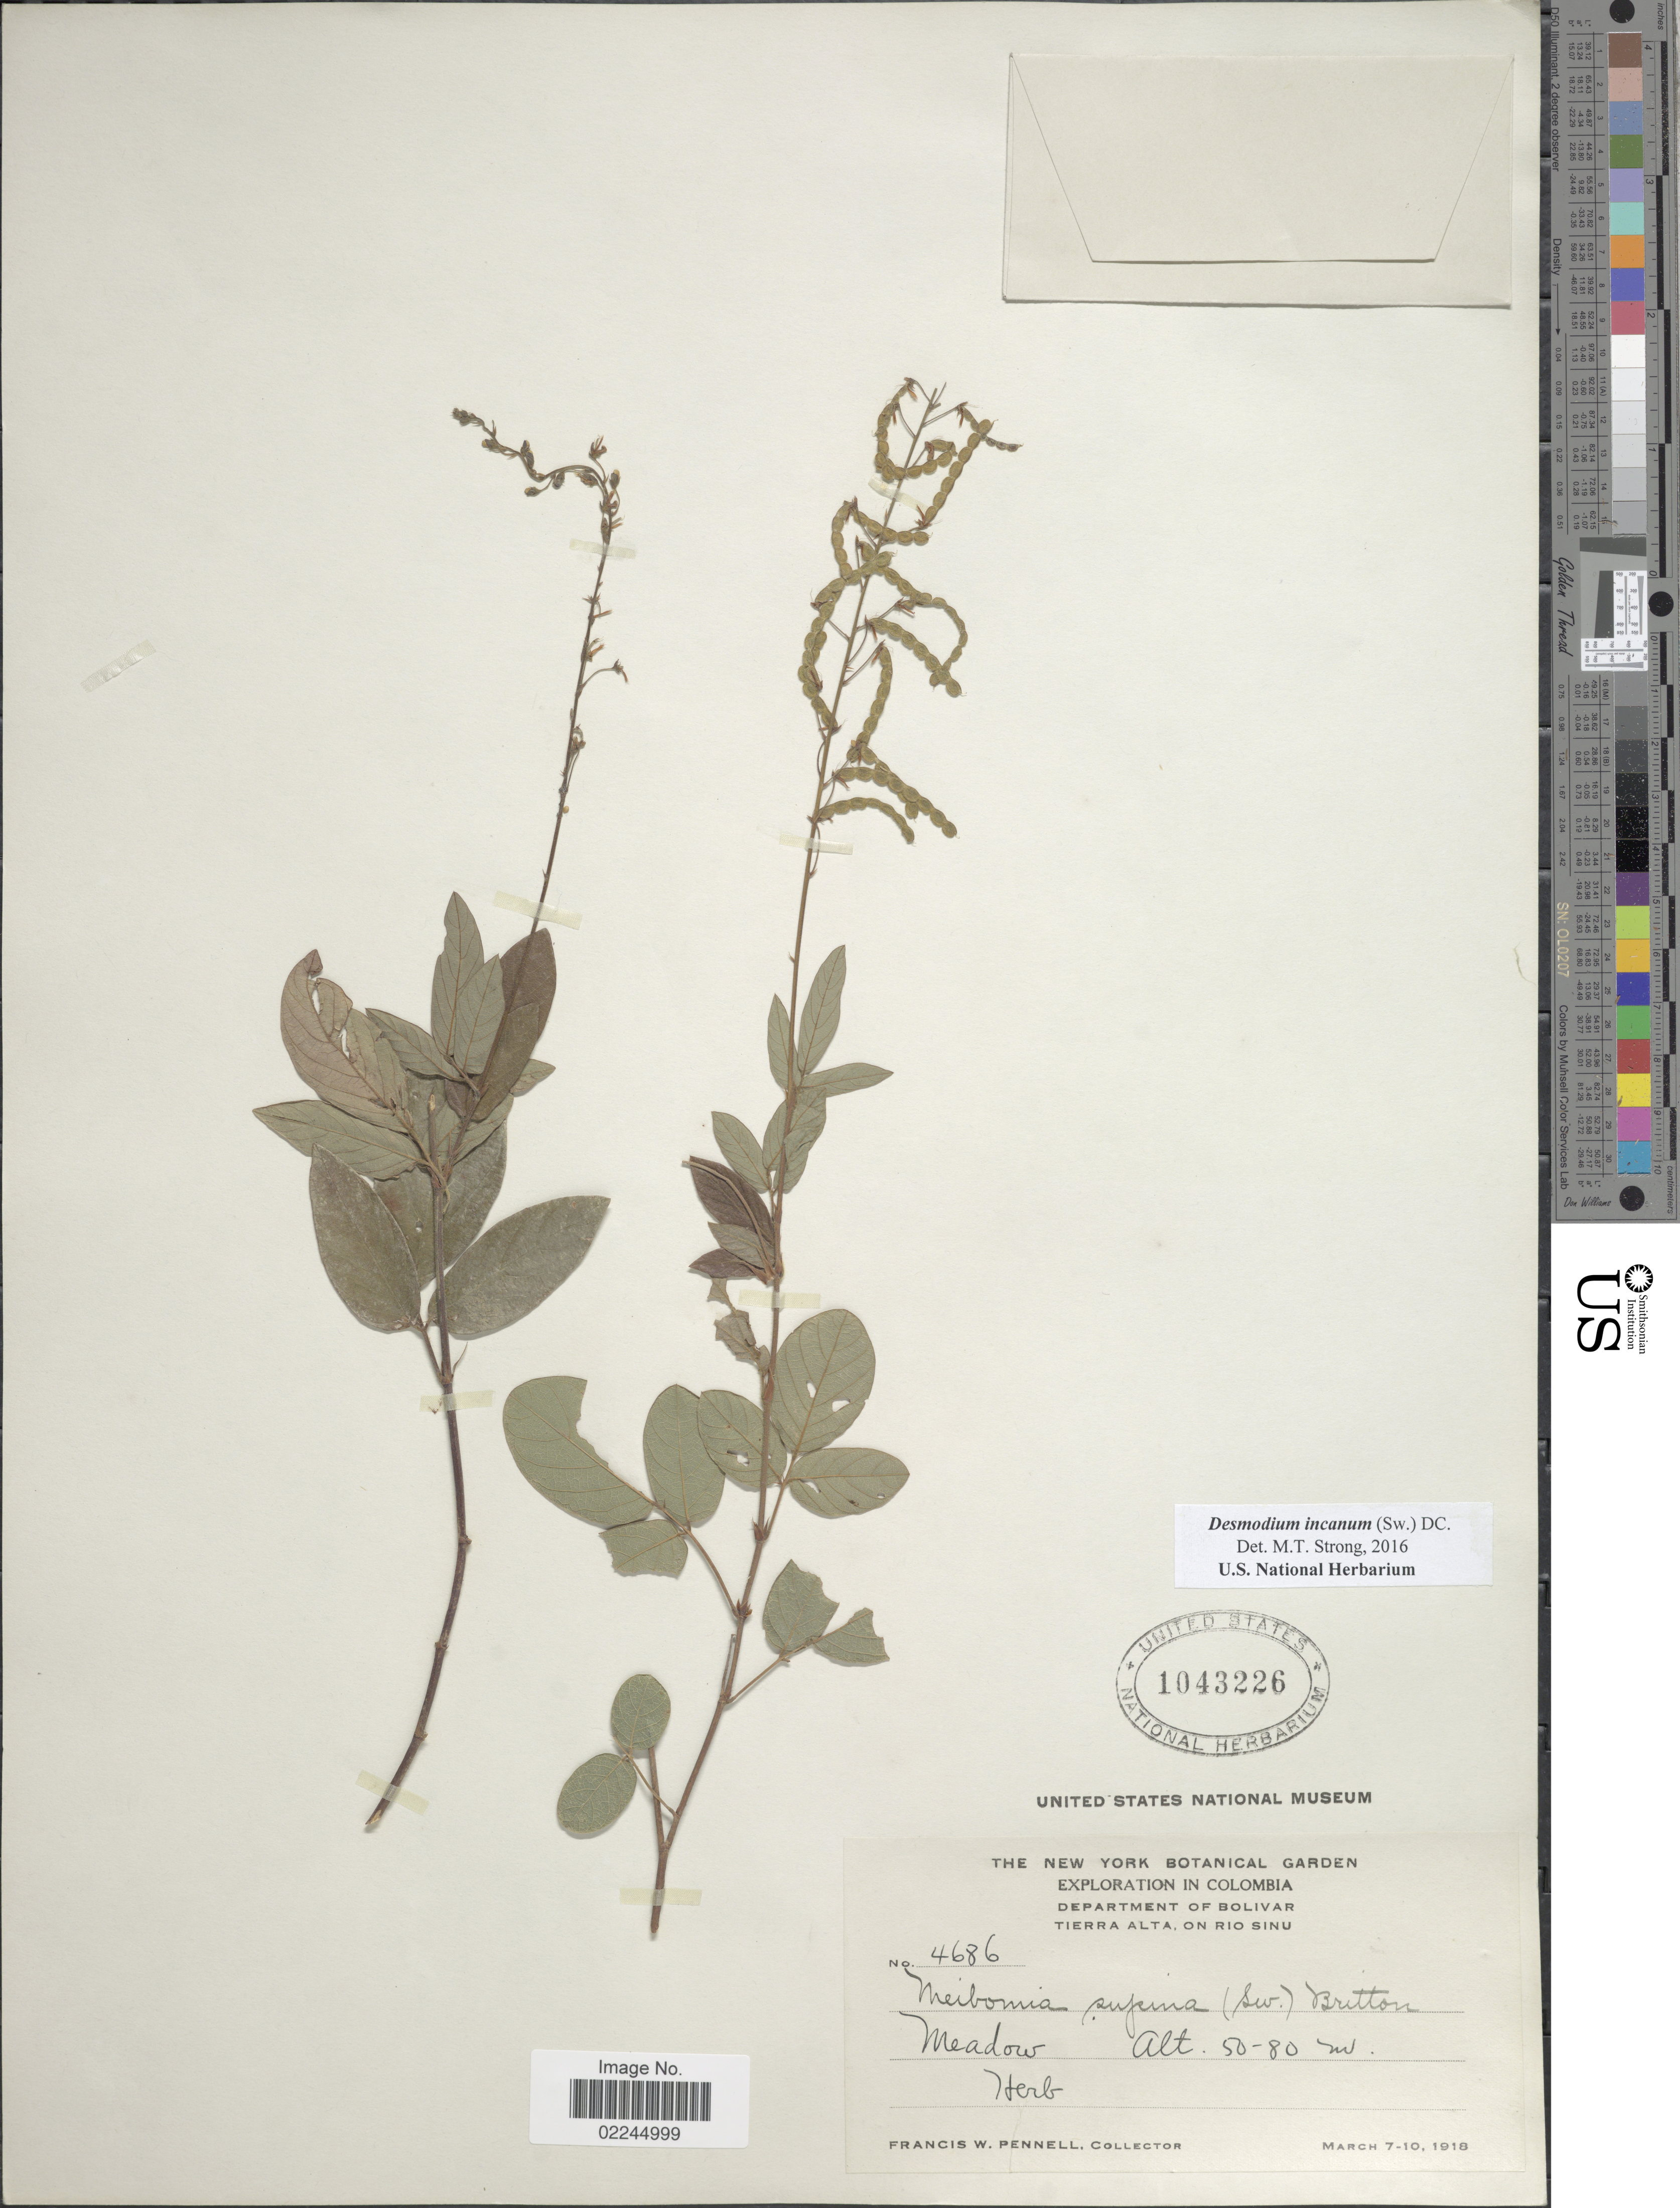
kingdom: Plantae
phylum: Tracheophyta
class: Magnoliopsida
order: Fabales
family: Fabaceae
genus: Desmodium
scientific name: Desmodium incanum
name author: (Sw.) DC.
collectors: F. W. Pennell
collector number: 4686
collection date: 1918-03-07/1918-03-10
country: Colombia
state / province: Bolívar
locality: Tierra Alta, on Rio Sinu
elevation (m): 50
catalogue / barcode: US 1043226